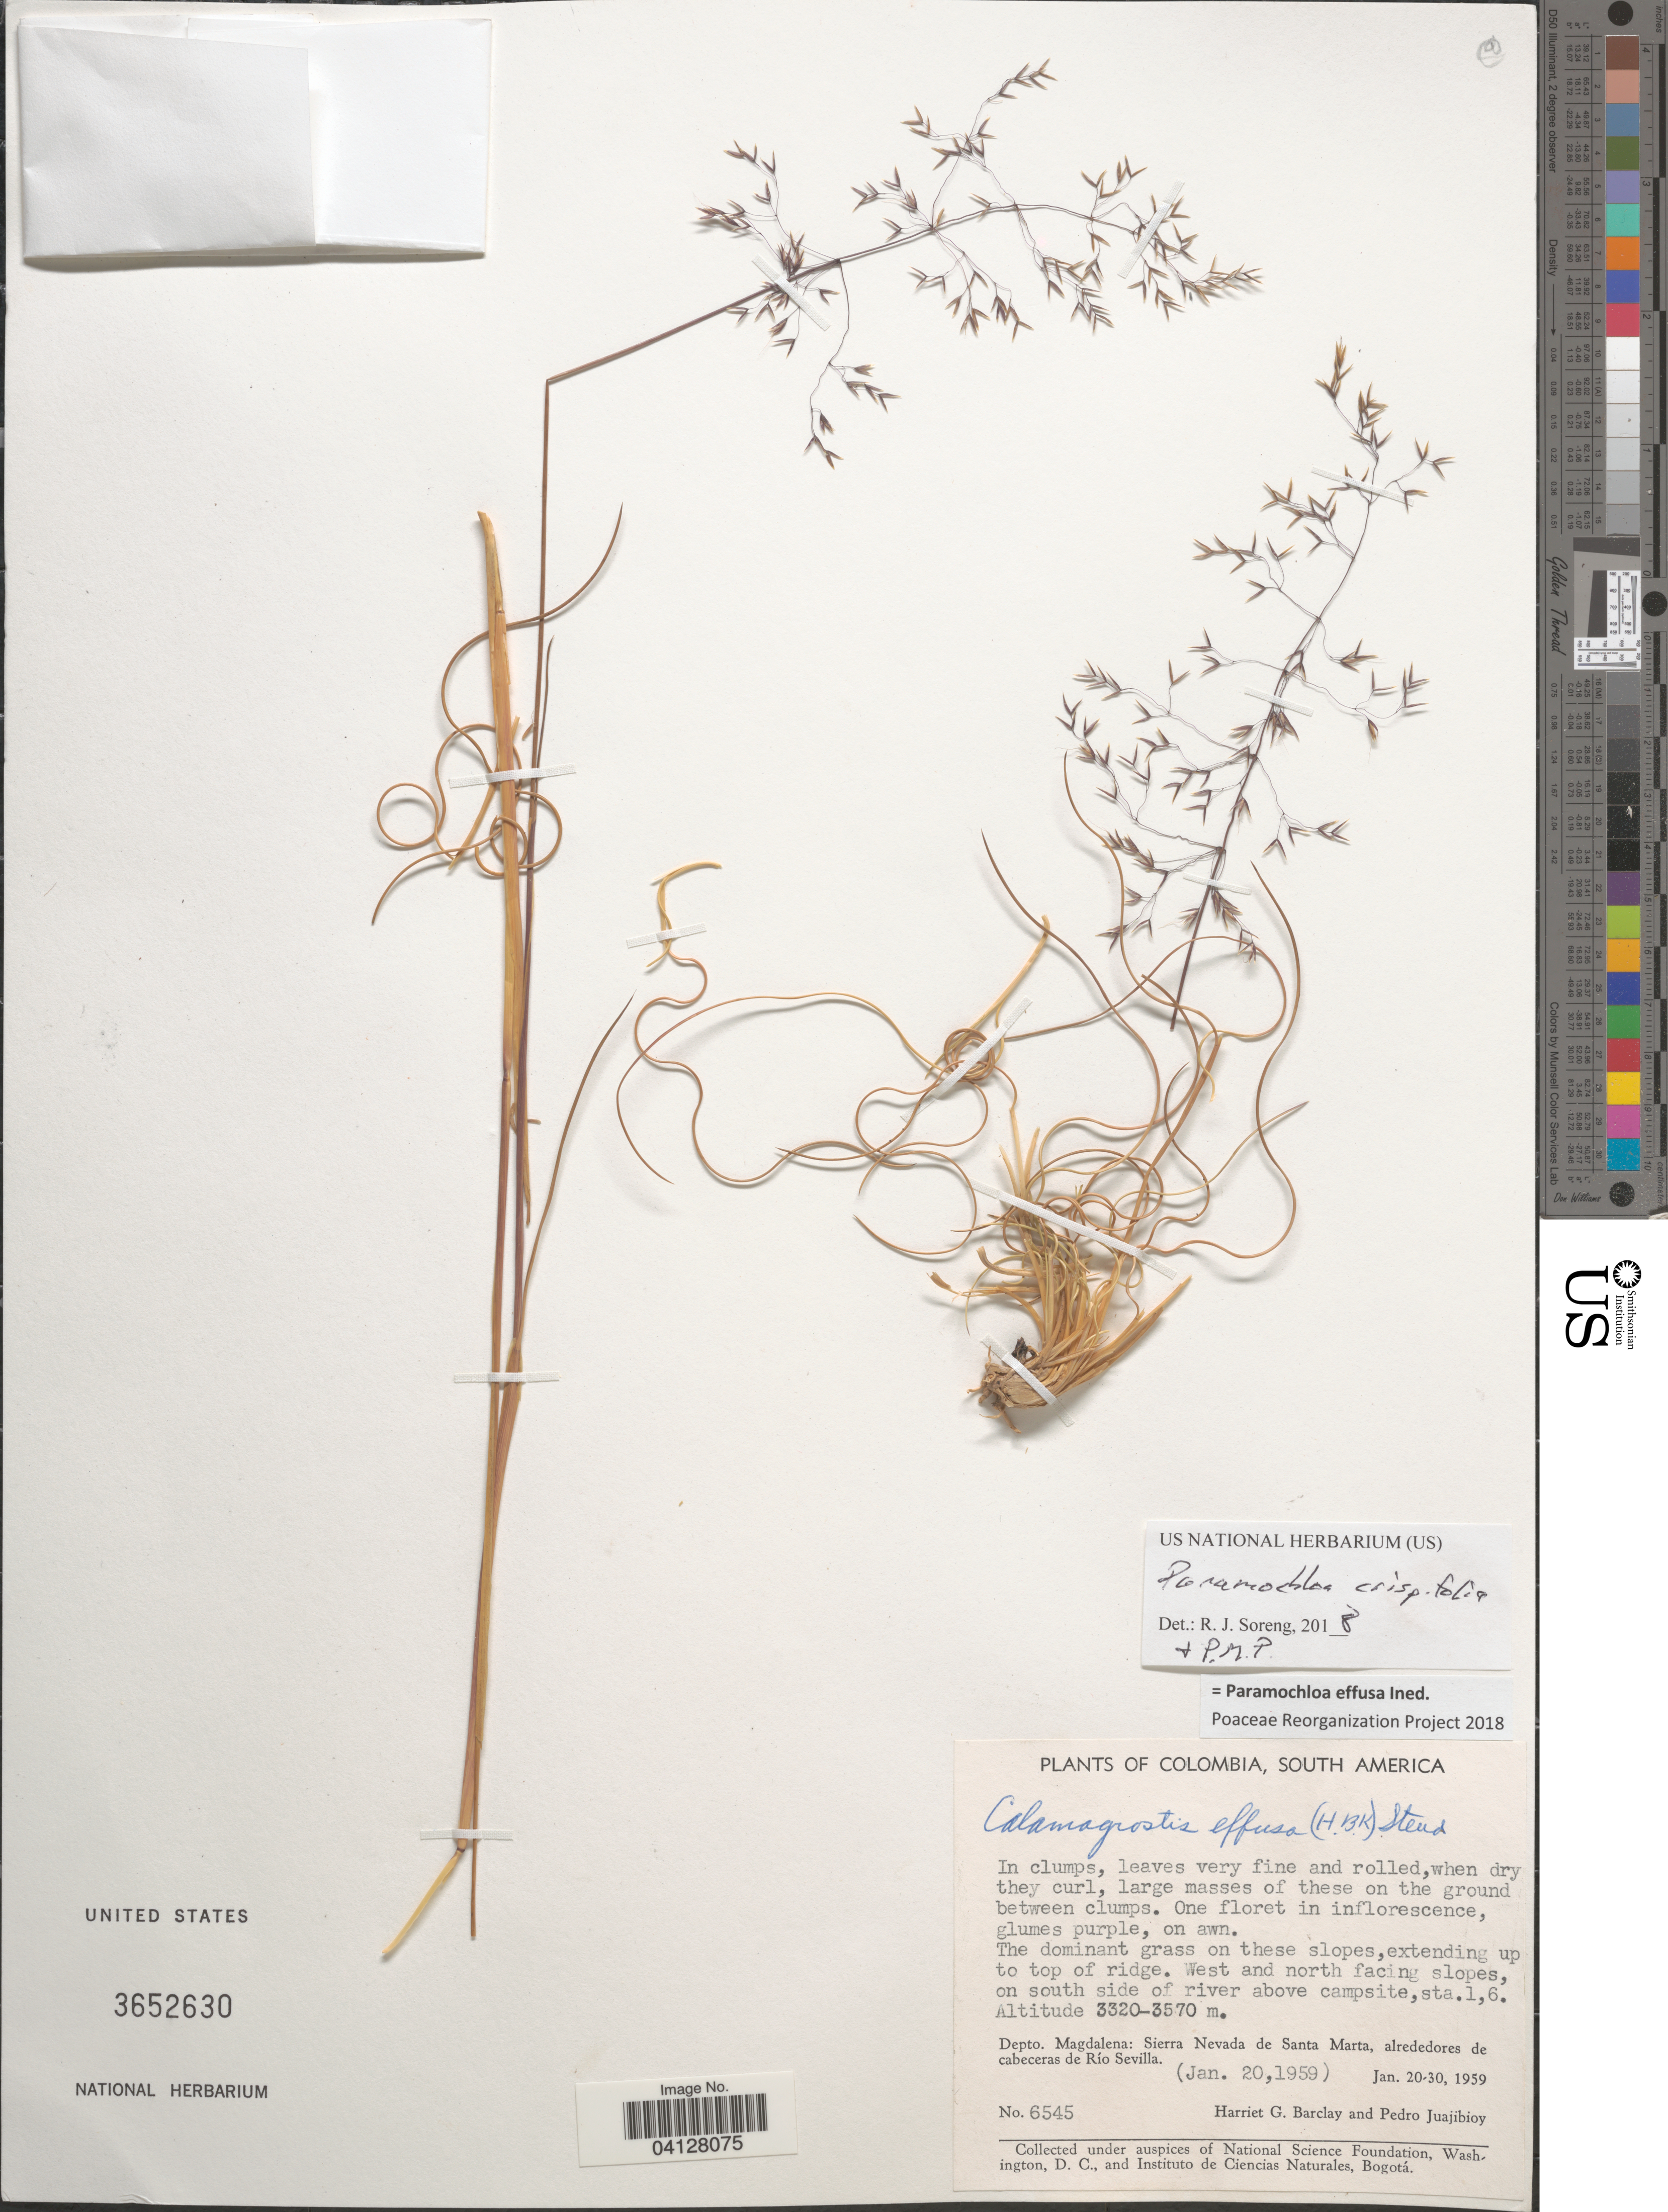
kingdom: Plantae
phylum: Tracheophyta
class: Liliopsida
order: Poales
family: Poaceae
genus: Paramochloa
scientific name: Paramochloa crispifolia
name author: (Sylvester) P.M. Peterson et al.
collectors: H. G. Barclay & P. Juajibioy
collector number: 6545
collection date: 1959-01-20/1959-01-30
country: Colombia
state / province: Magdalena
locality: West and north facing slopes, on south side of river above campsite,sta.1,6. Depto. Magdalena: Sierra Nevada de Santa Marta, alrededores de cabeceras de Río Sevilla.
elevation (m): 3320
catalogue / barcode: US 3652630